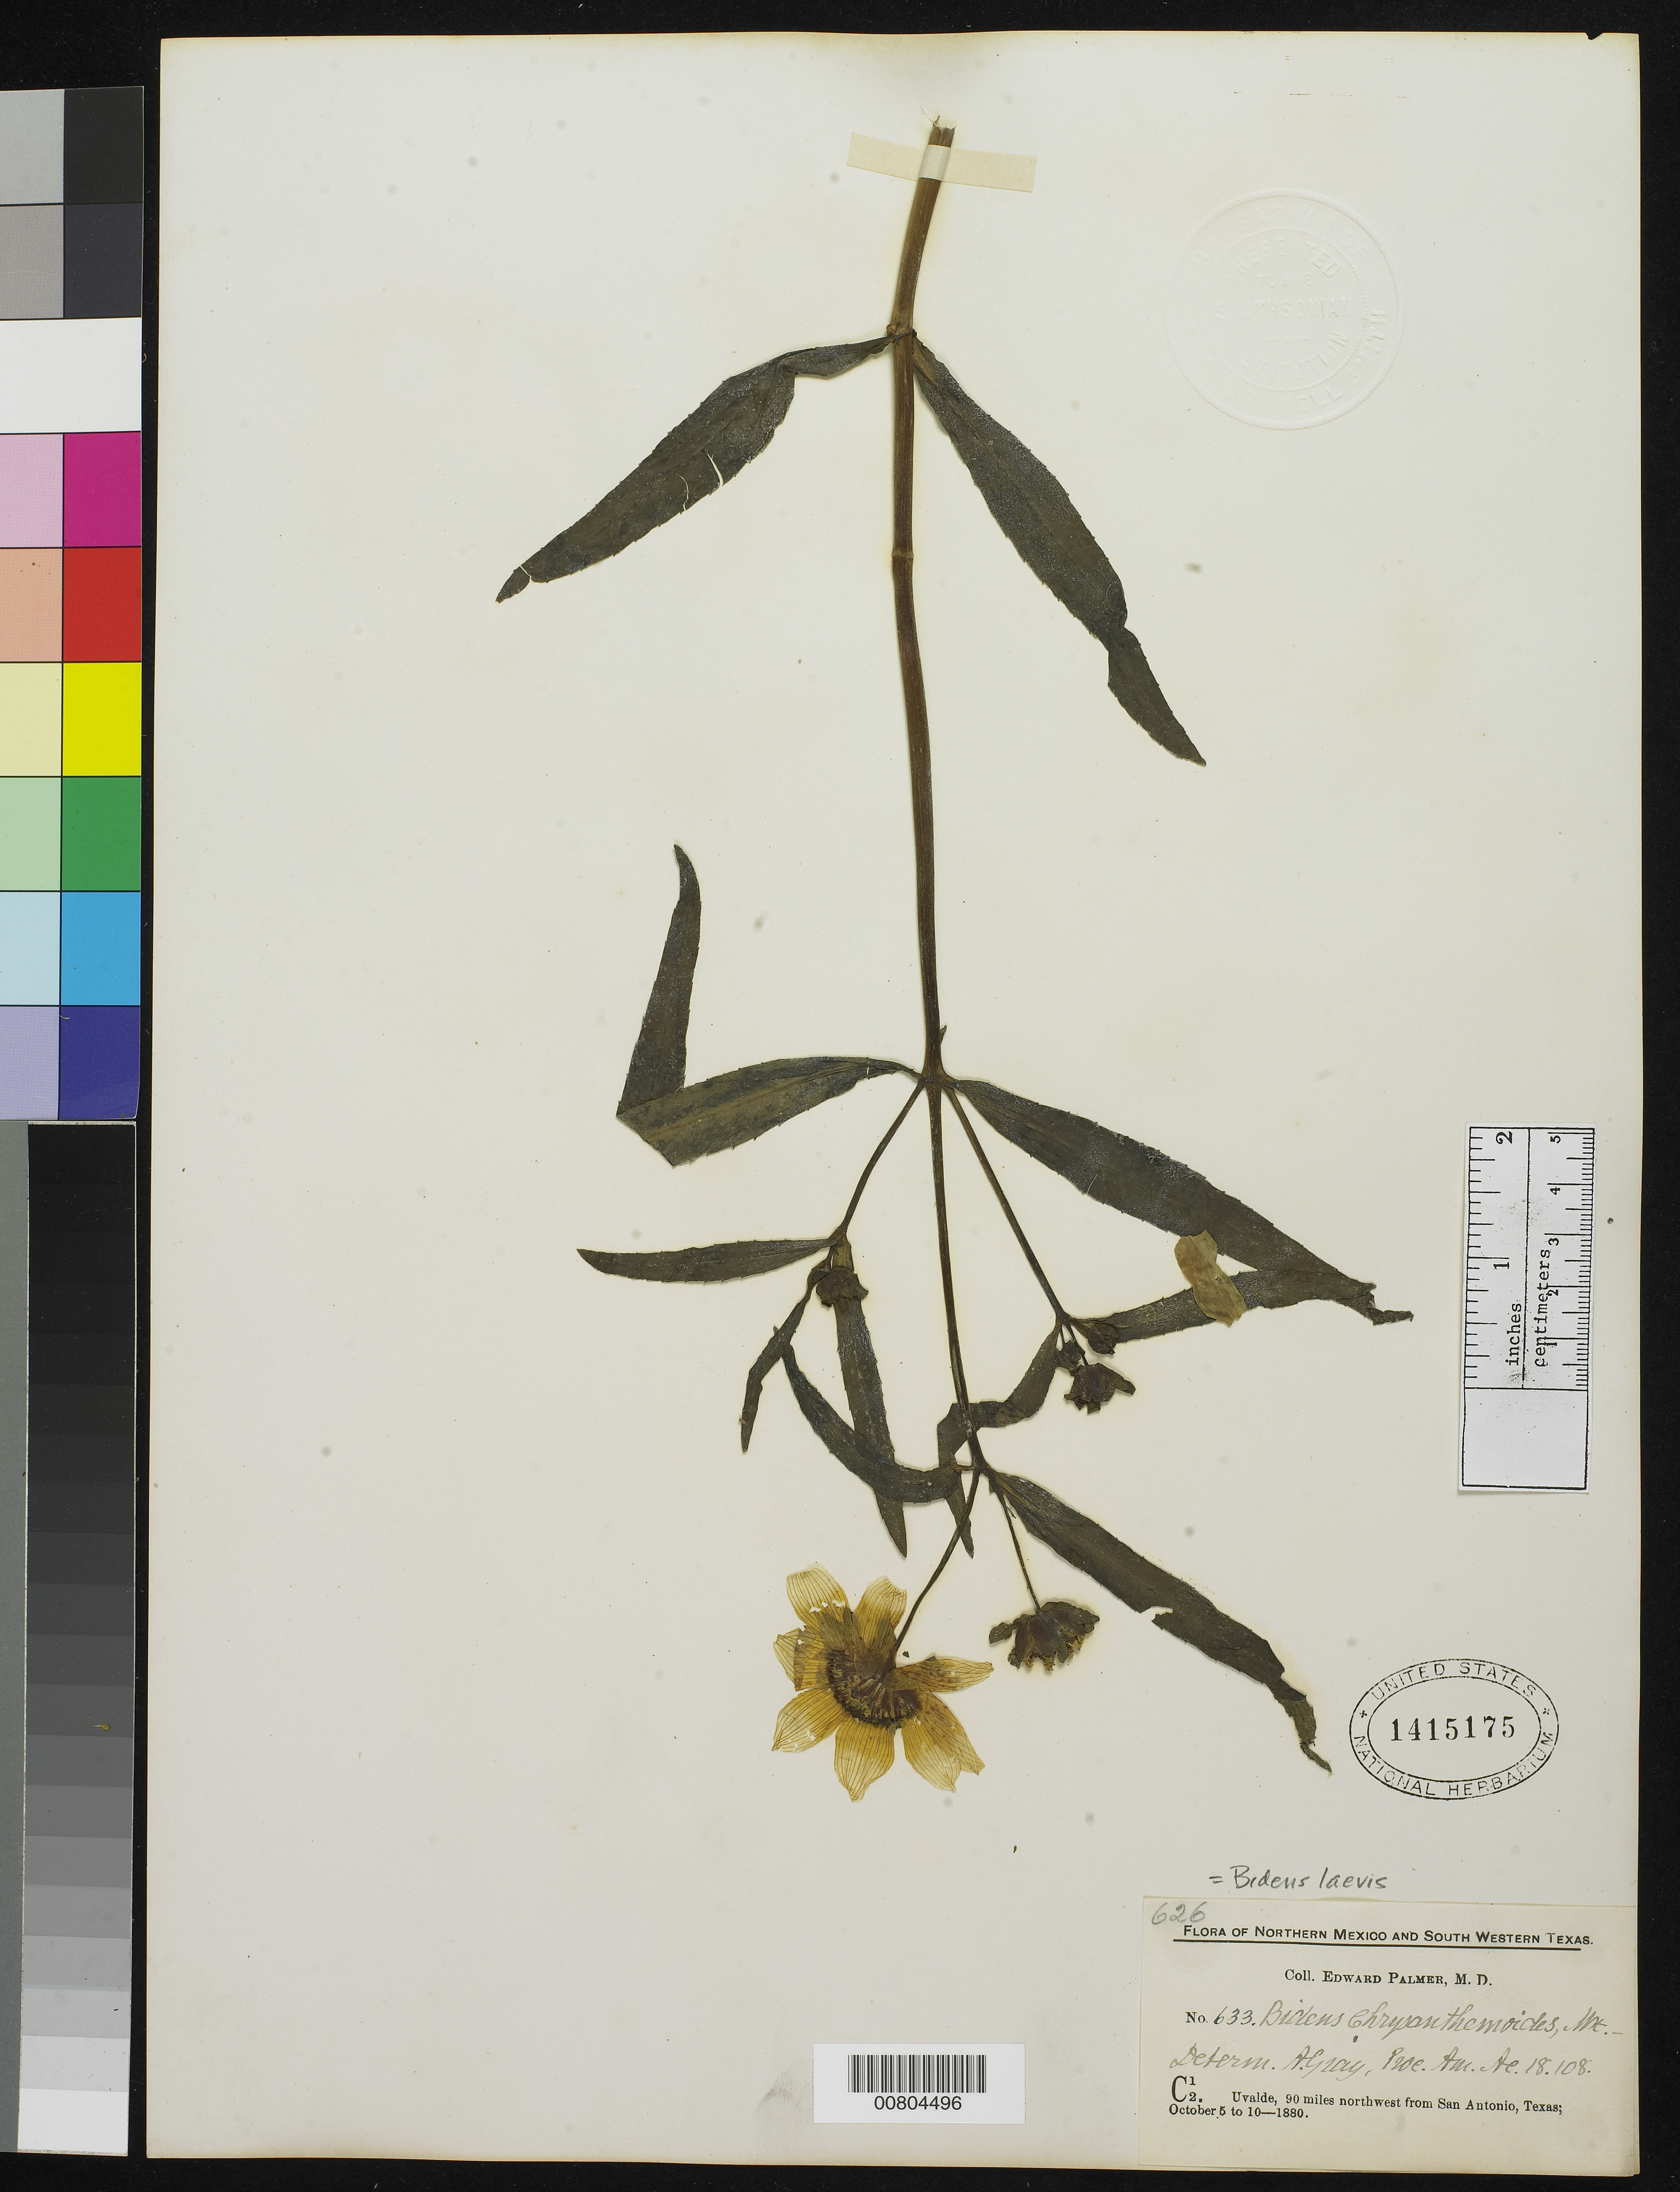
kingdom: Plantae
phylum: Tracheophyta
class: Magnoliopsida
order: Asterales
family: Asteraceae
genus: Bidens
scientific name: Bidens laevis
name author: (L.) Britton, Stearns & Poggenb.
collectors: E. Palmer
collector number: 633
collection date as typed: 05 Oct 1880 to 10 Oct 1880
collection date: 1880-10-05/1880-10-10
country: United States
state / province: Texas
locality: C12. Uvalde, 90 miles northwest from San Antonio, Texas.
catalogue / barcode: US 1415175